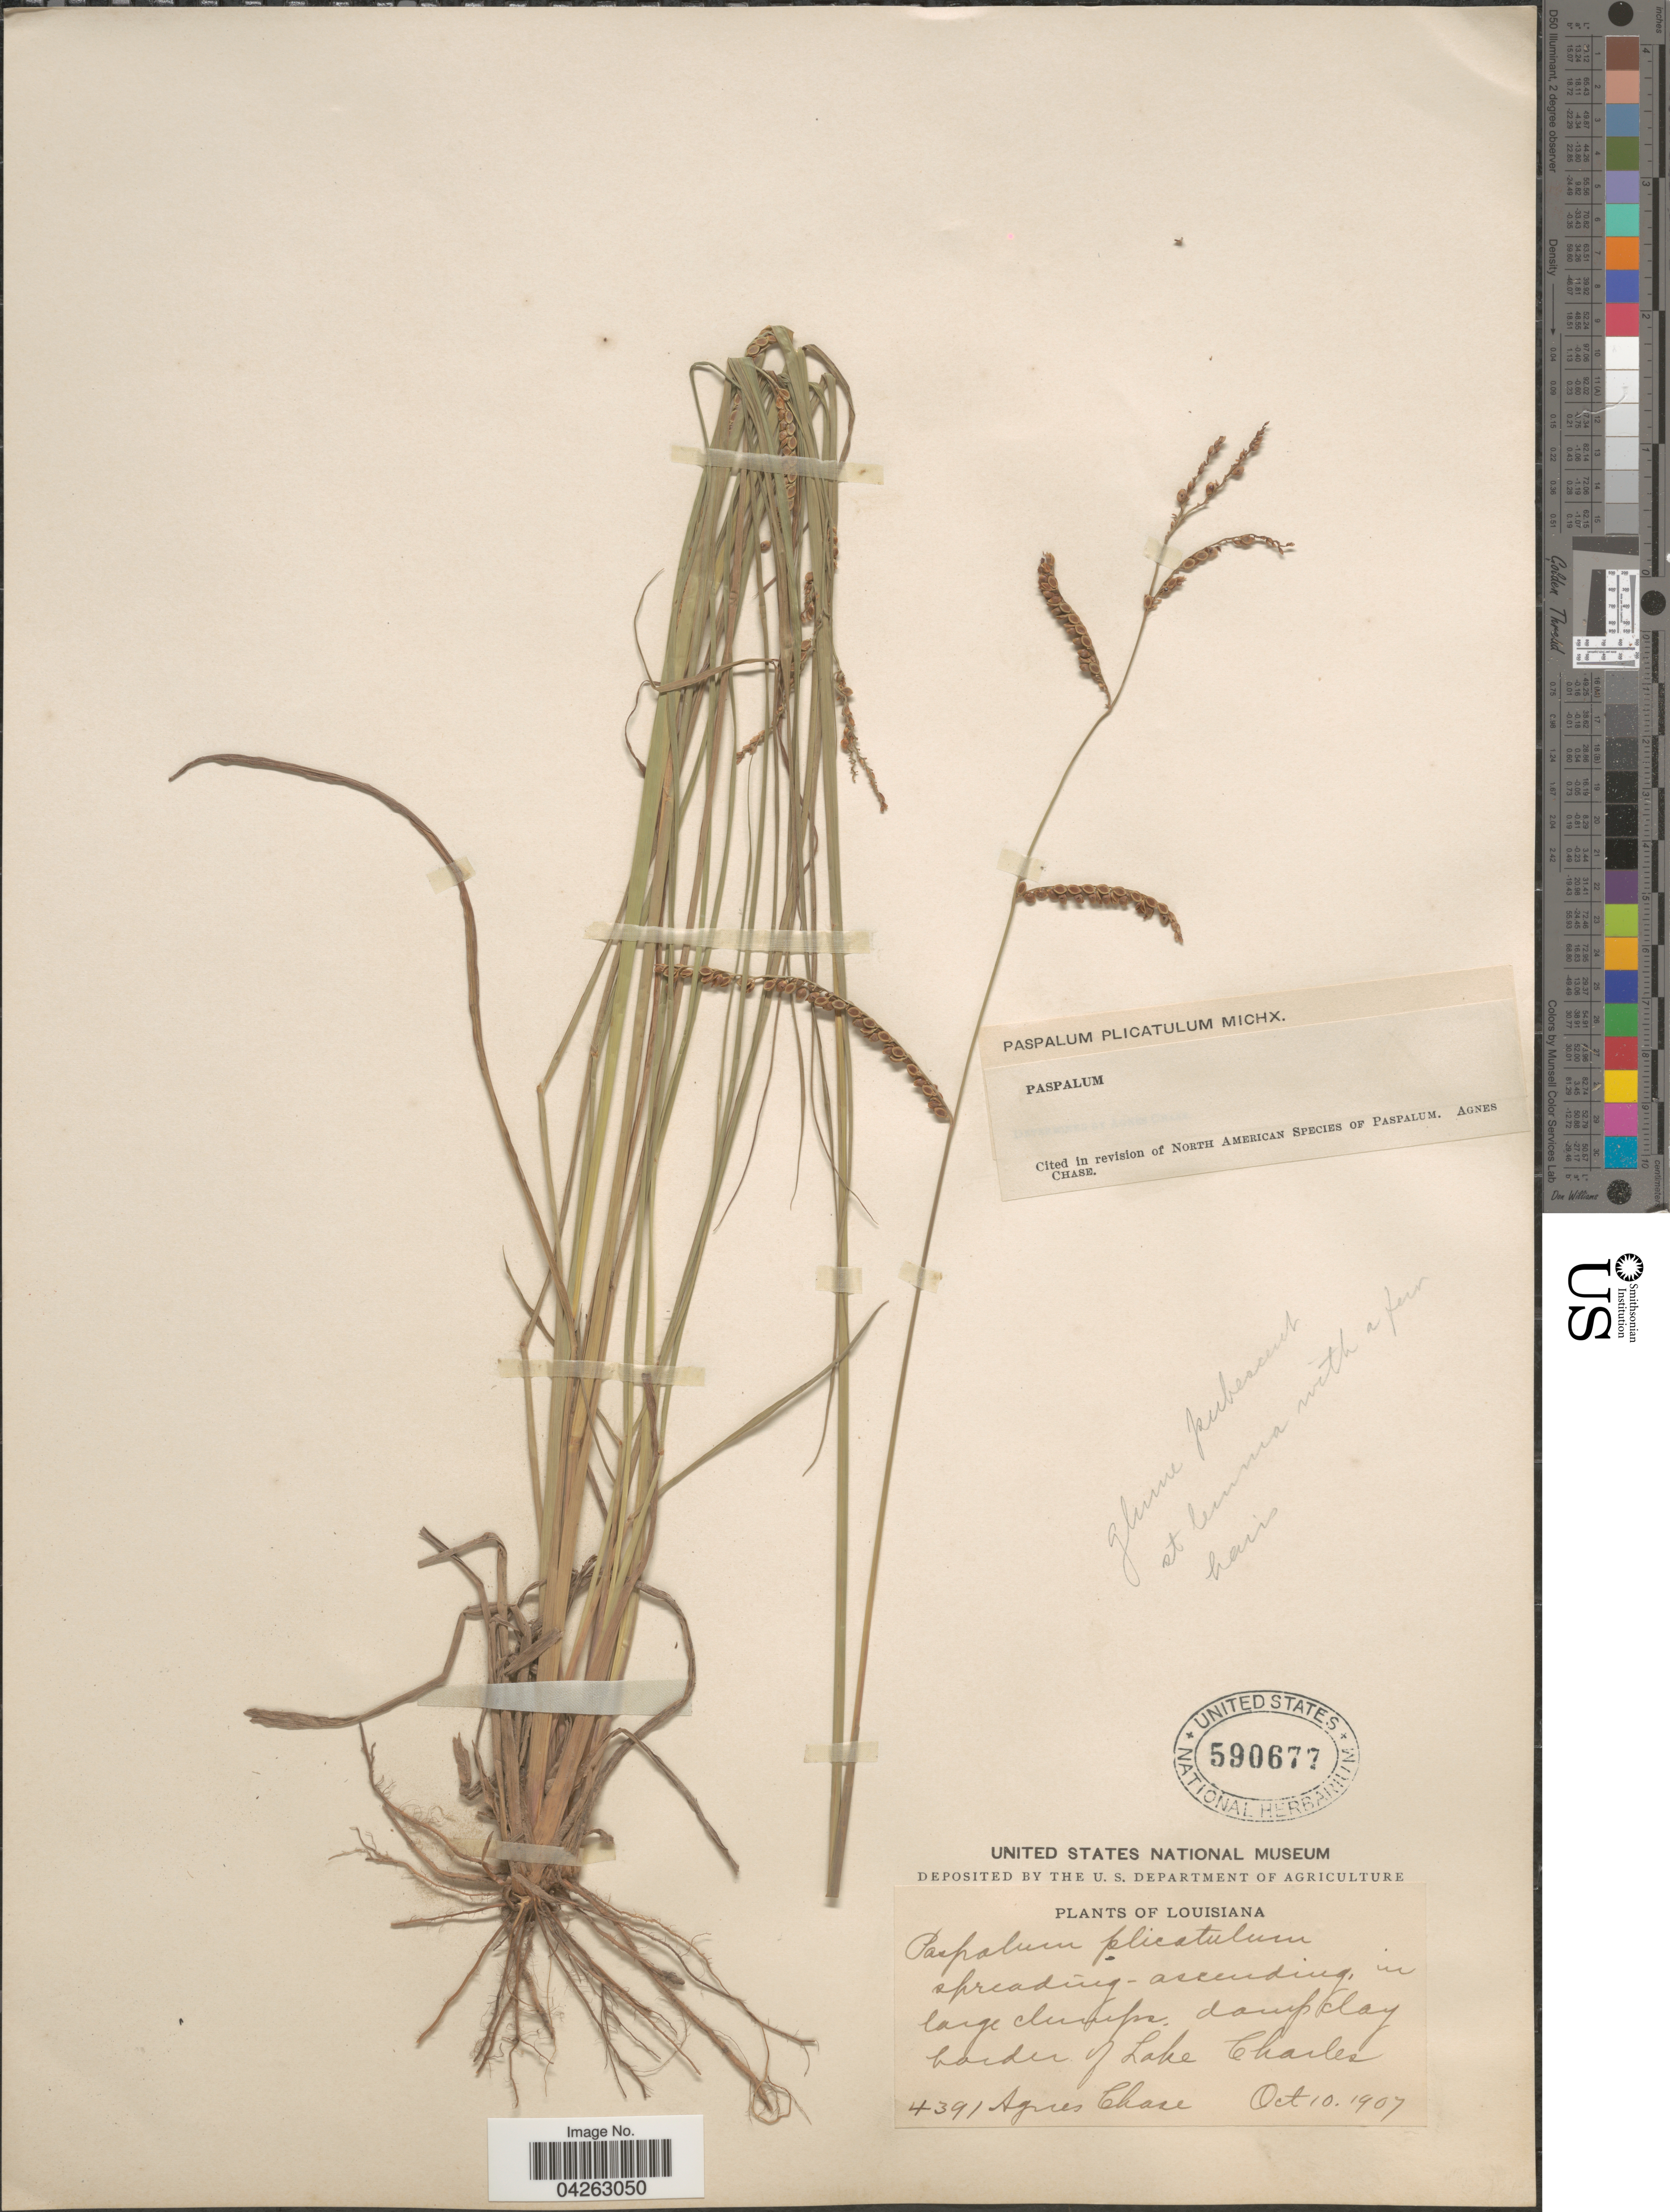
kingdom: Plantae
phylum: Tracheophyta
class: Liliopsida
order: Poales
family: Poaceae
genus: Paspalum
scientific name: Paspalum plicatulum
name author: Michx.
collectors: A. Chase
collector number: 4391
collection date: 1907-10-10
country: United States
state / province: Louisiana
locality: Spreading-ascending, in large clumps, damp clay border of Lake Charles.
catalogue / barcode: US 590677